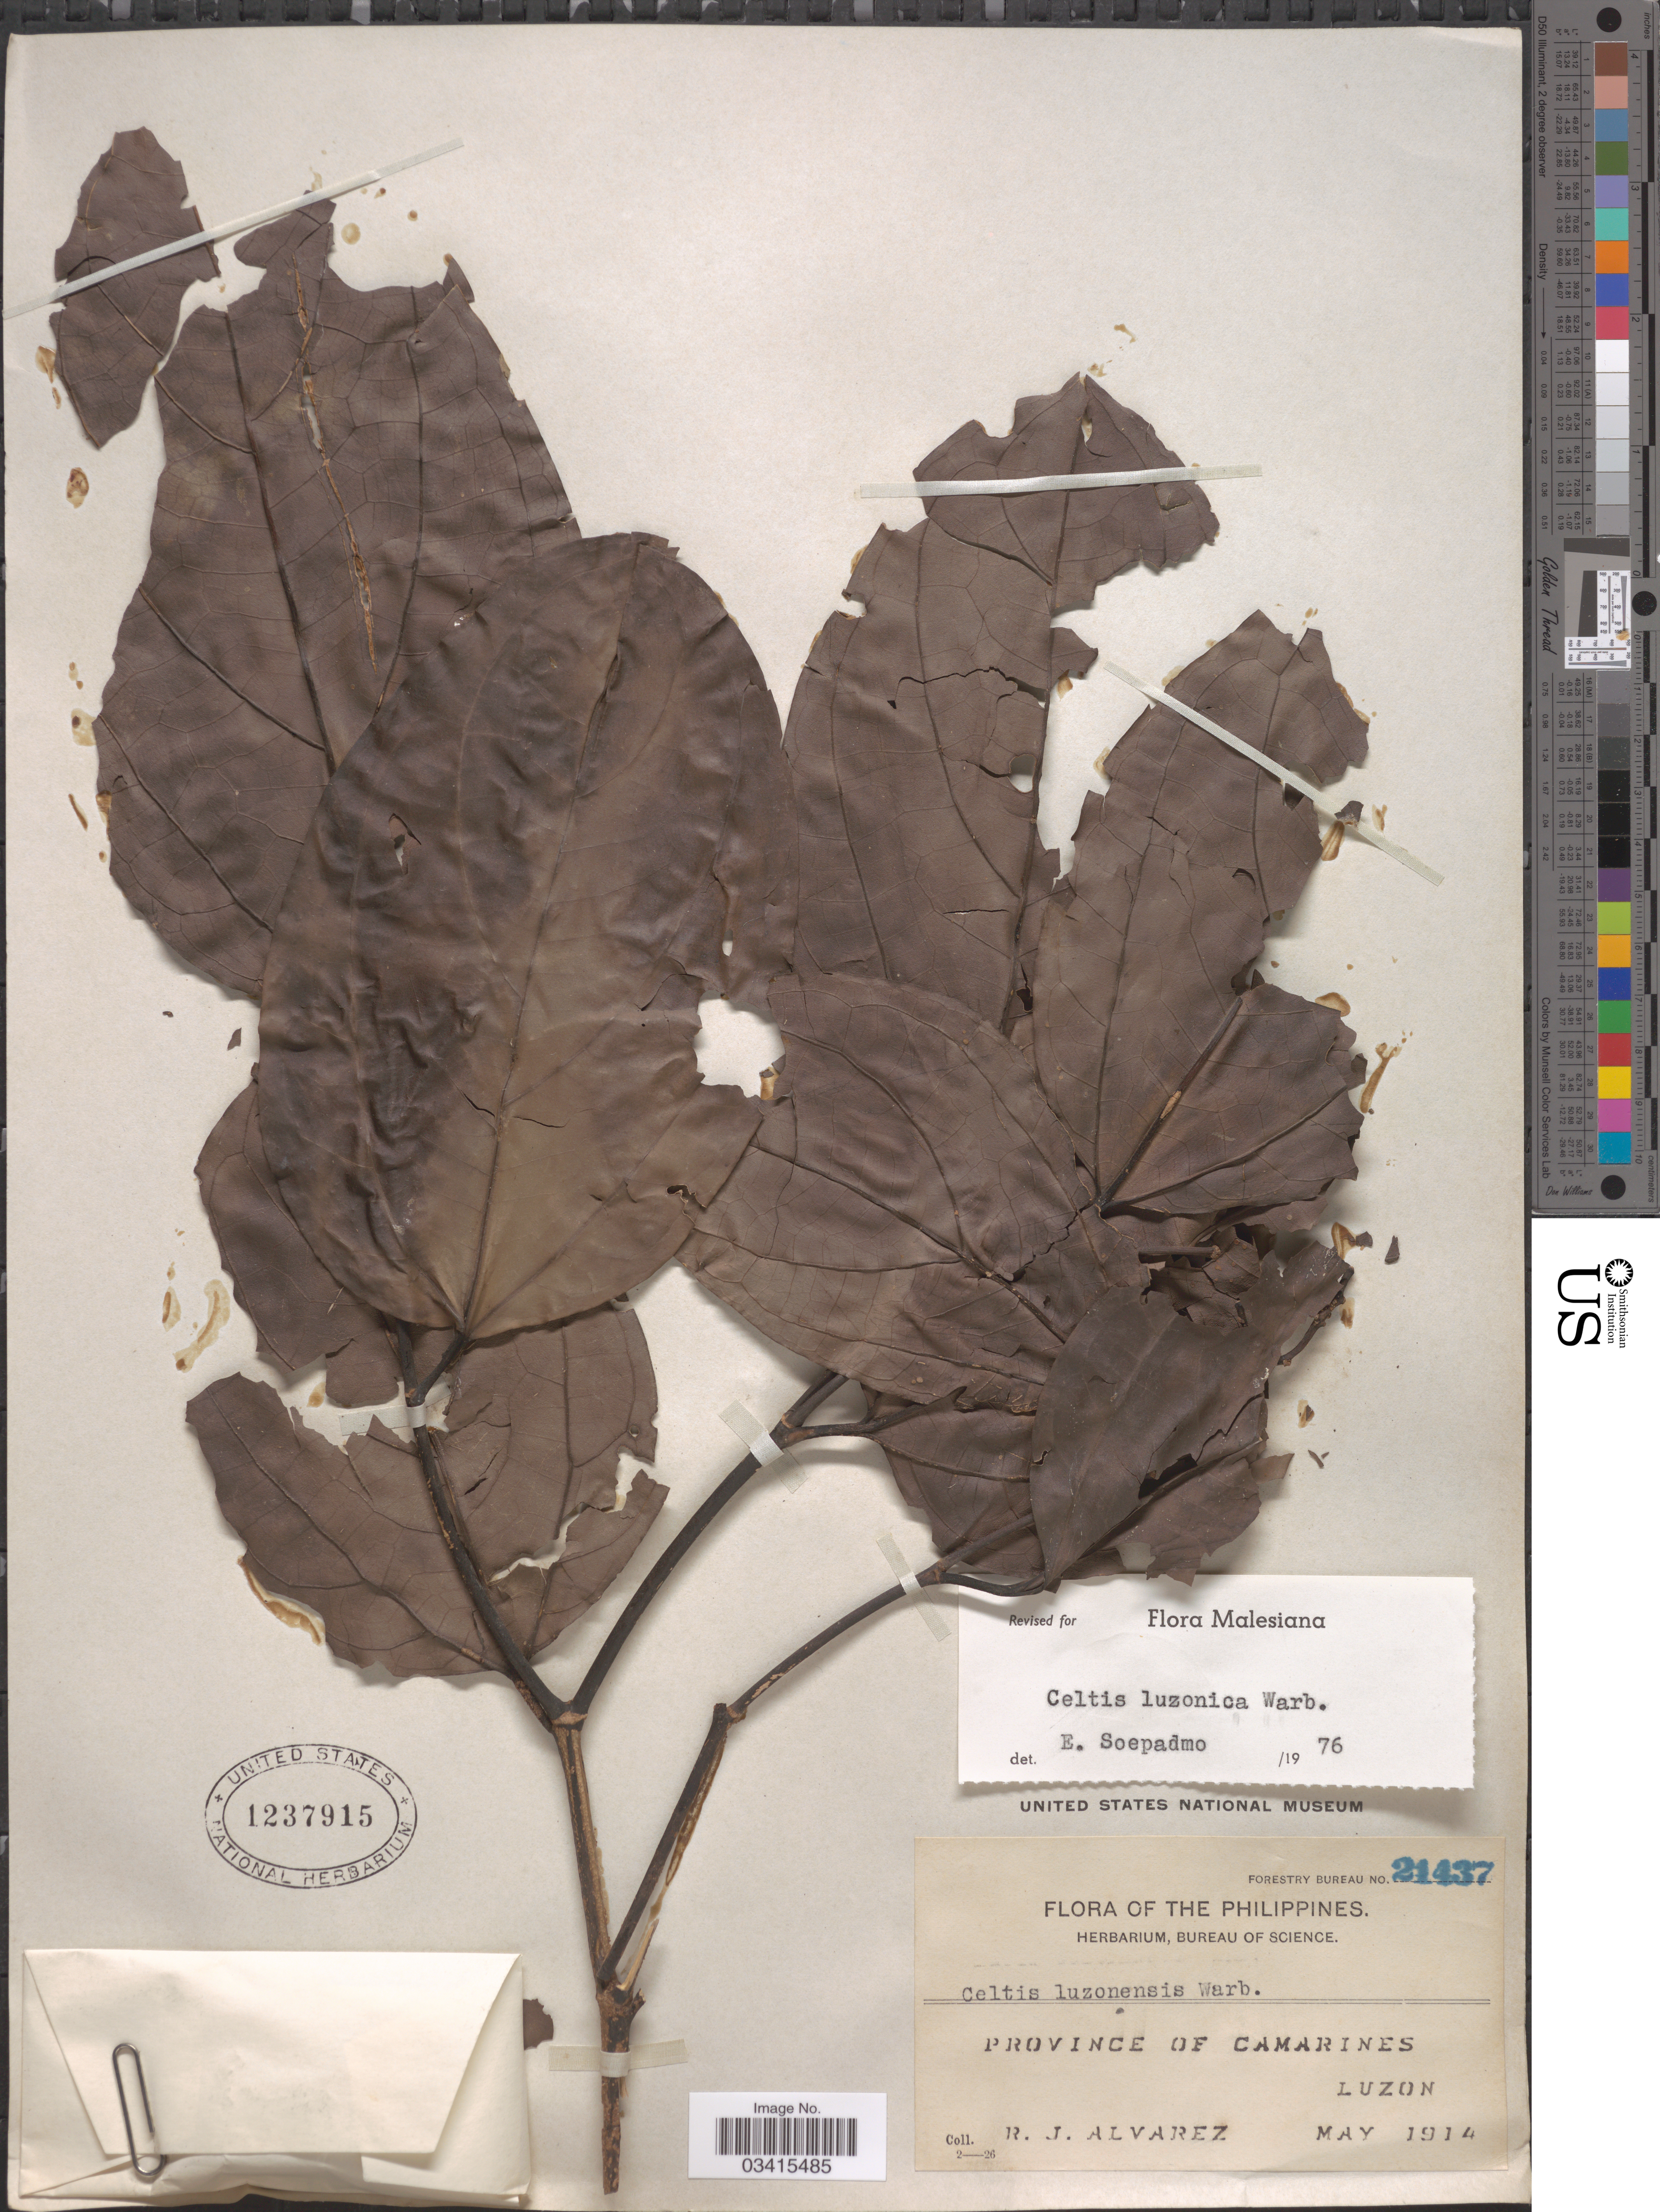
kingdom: Plantae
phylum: Tracheophyta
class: Magnoliopsida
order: Rosales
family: Cannabaceae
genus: Celtis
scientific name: Celtis luzonica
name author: Warb.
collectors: R. Alvarez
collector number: Forestry Bureau 21437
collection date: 1914-05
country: Philippines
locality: Province of Camarines, Luzon.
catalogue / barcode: US 1237915